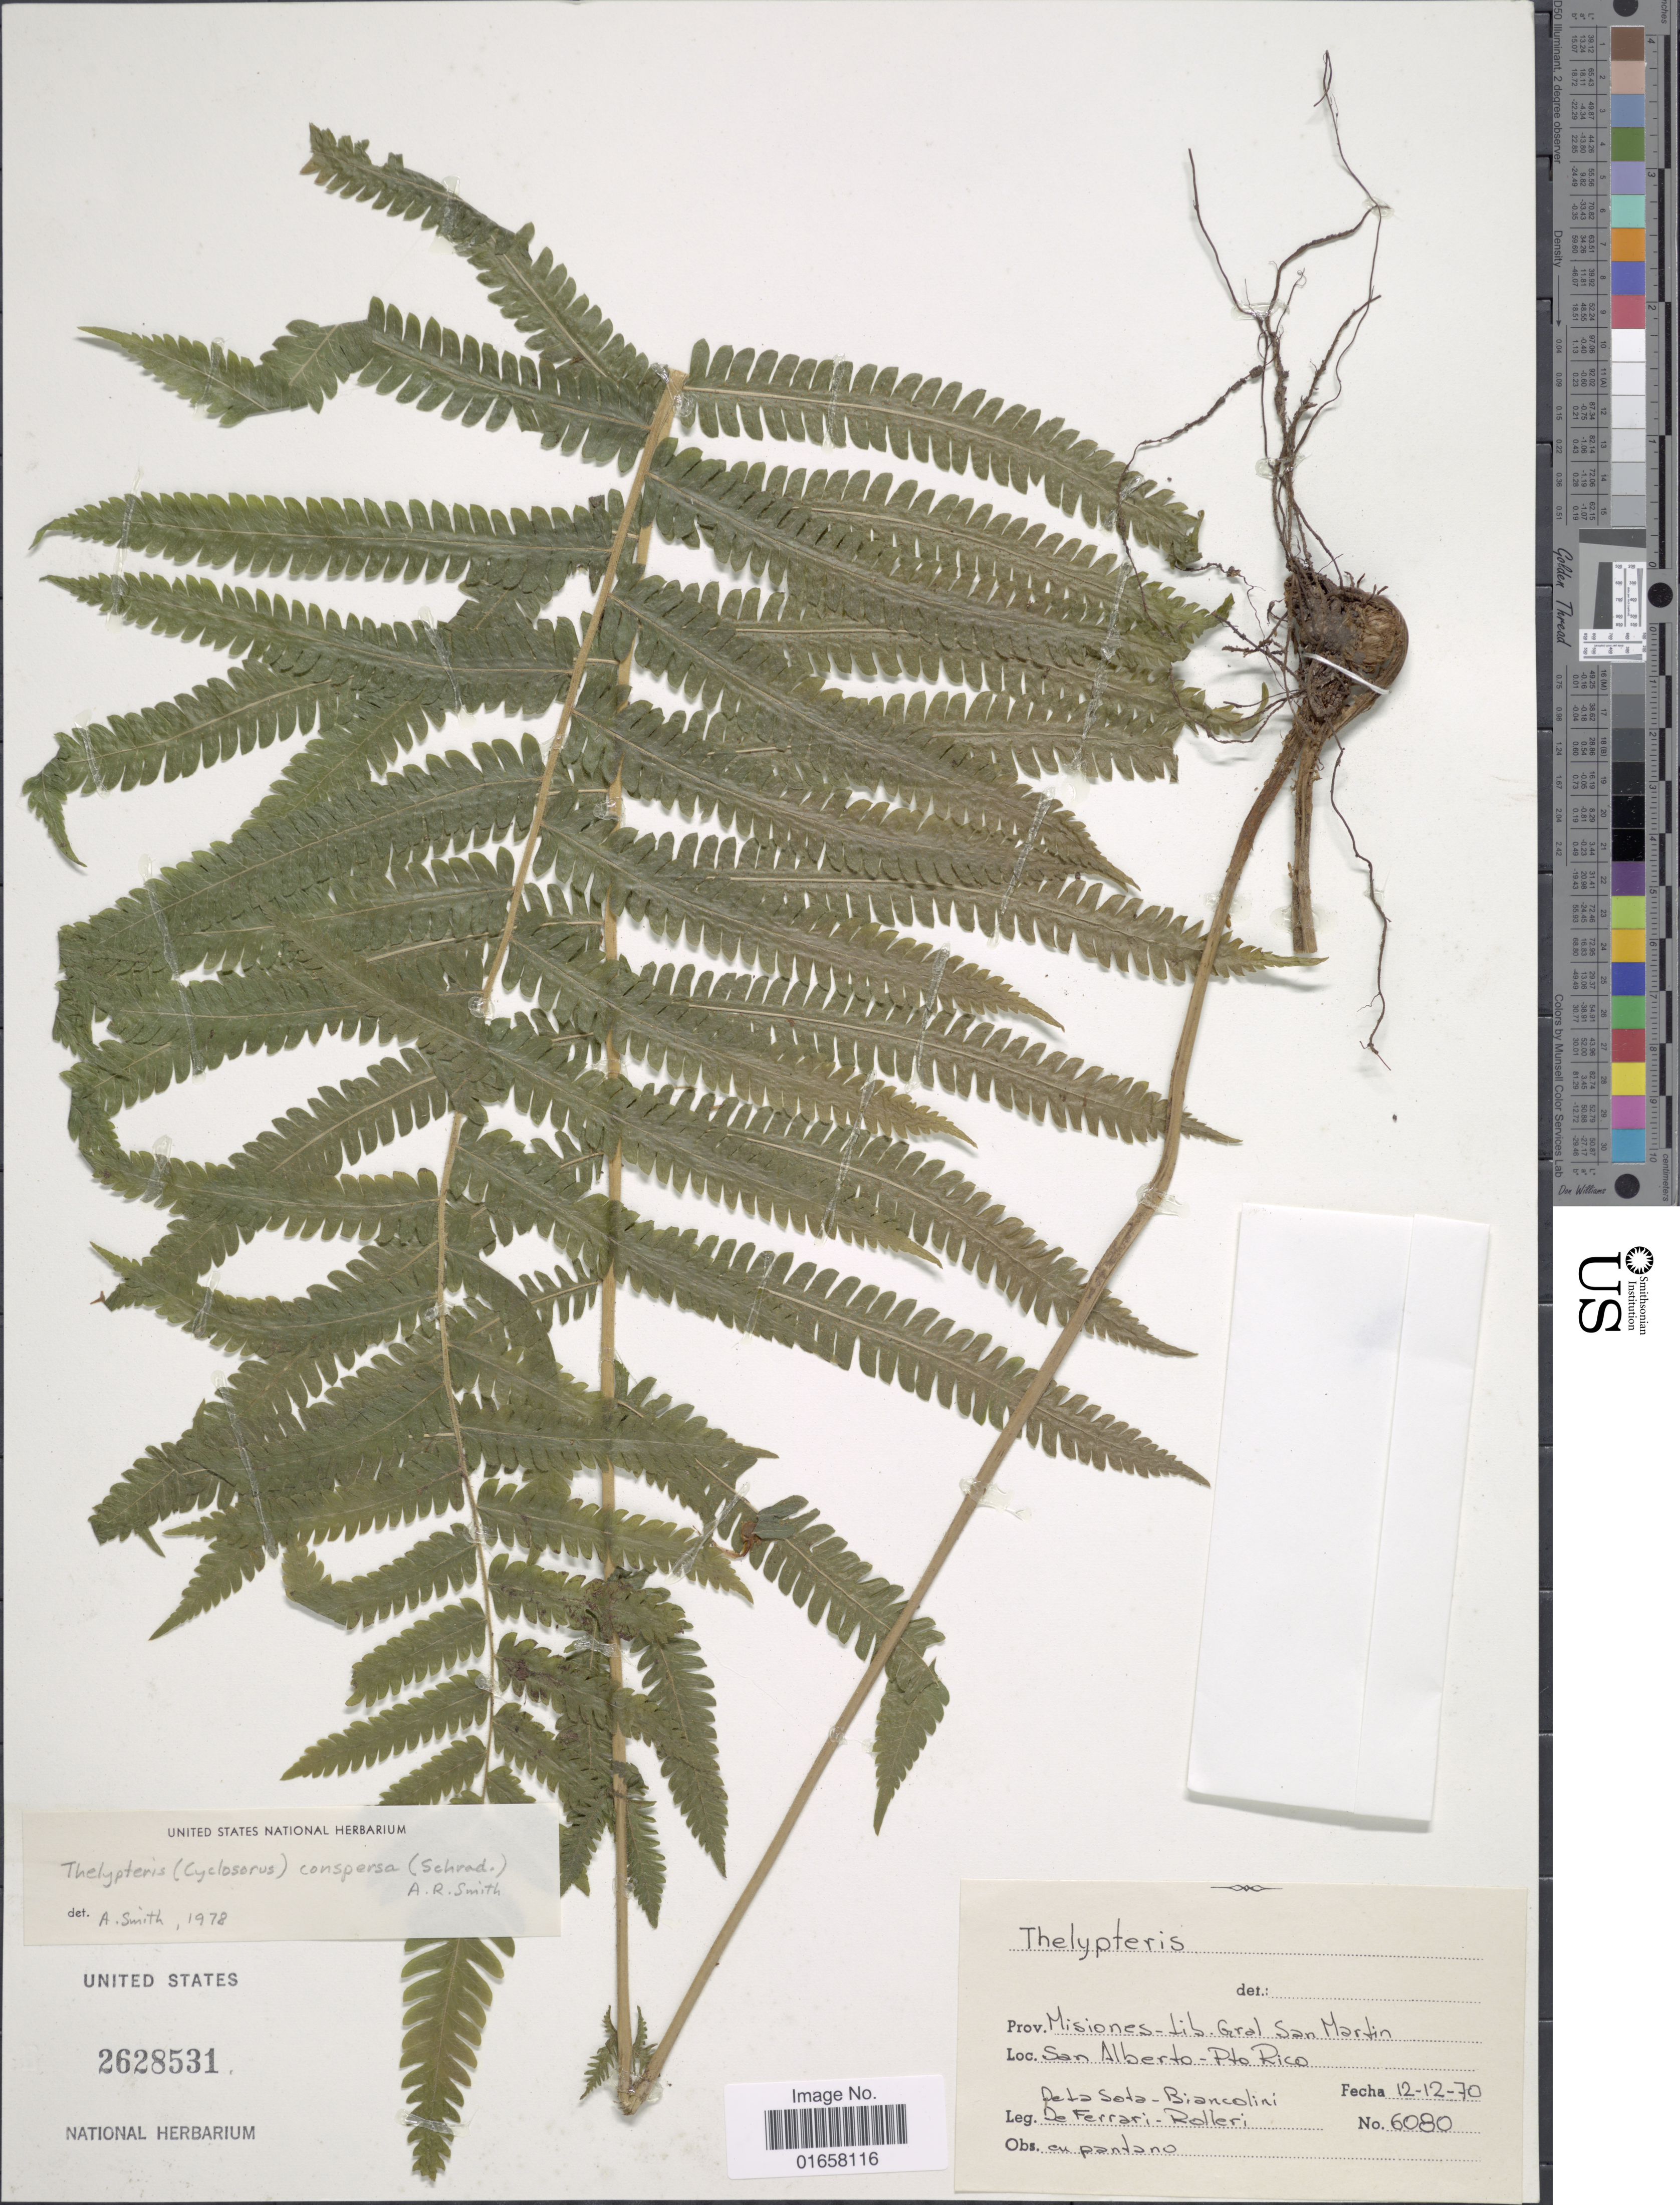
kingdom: Plantae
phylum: Tracheophyta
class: Polypodiopsida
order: Polypodiales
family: Thelypteridaceae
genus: Christella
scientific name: Christella conspersa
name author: (Schrad.) Á. Löve & D. Löve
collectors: de la Sota, Biancolini, De Ferrari & Rolleri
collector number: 6080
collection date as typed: Transcribed d/m/y: 12/12/70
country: Argentina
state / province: Misiones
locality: San Alberto - Pto. Rico, Prov. Misiones - Lib. Gral. San Martín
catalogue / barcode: US 2628531